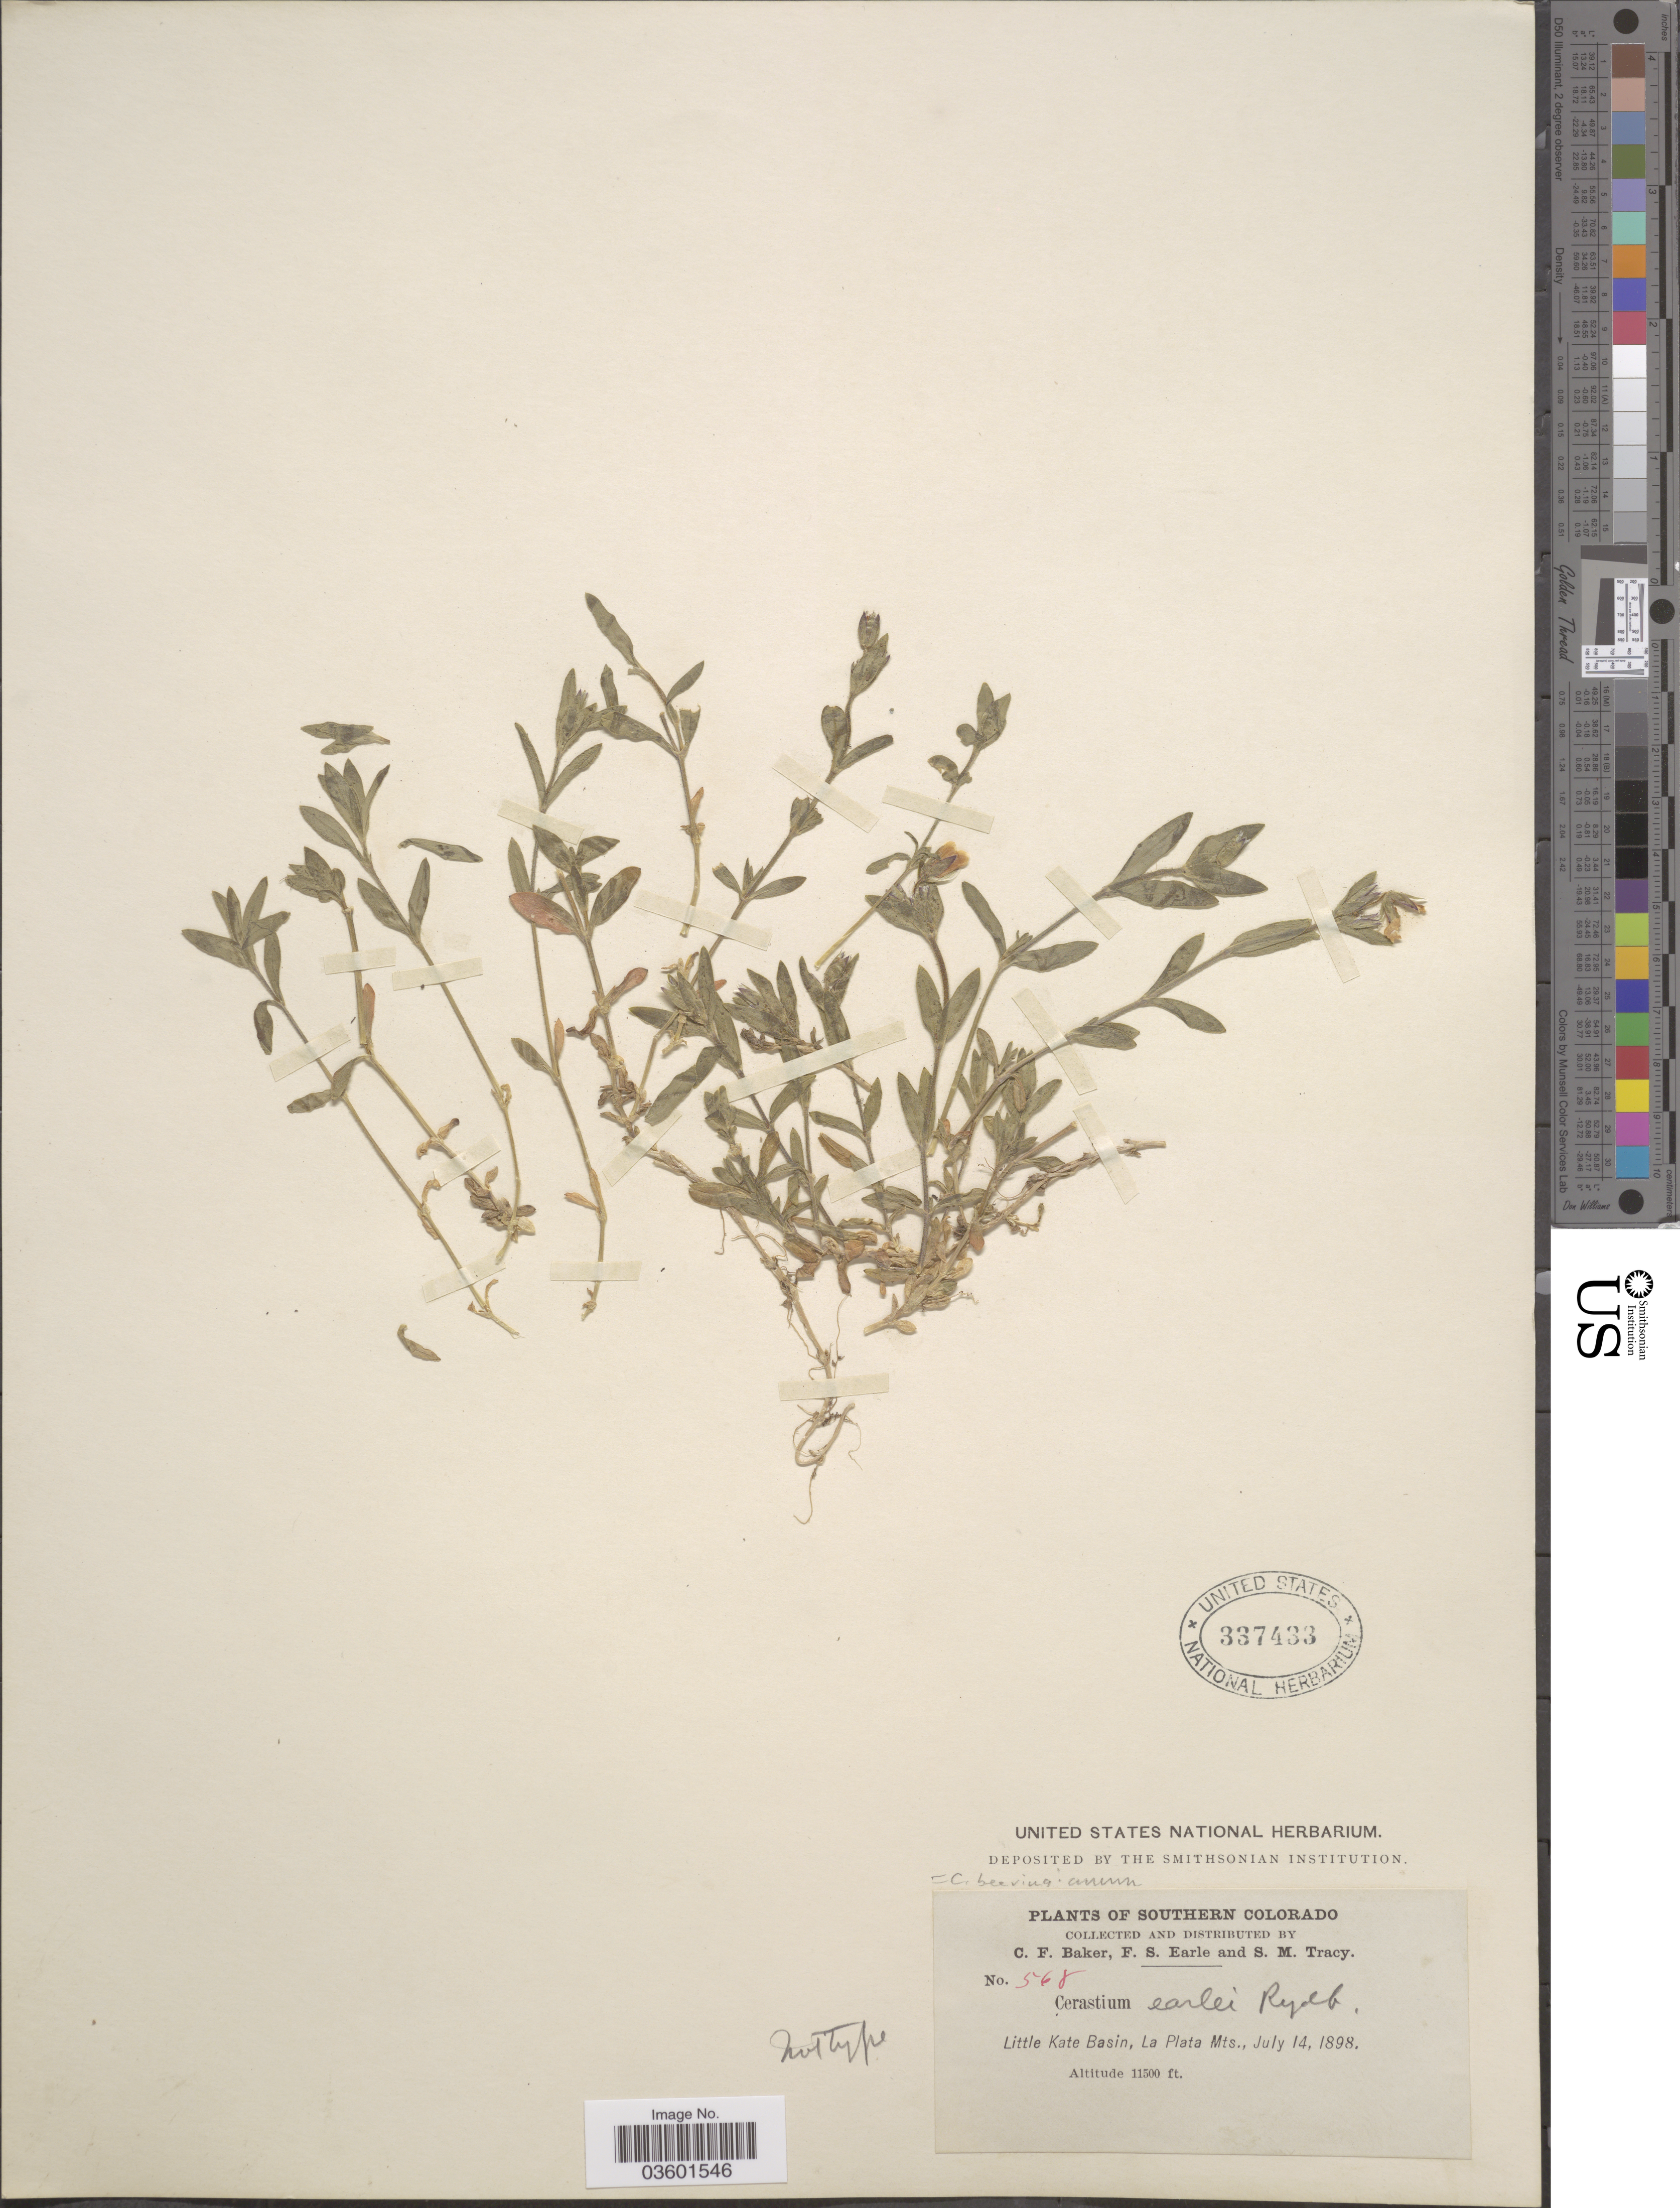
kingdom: Plantae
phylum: Tracheophyta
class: Magnoliopsida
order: Caryophyllales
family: Caryophyllaceae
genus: Cerastium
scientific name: Cerastium beeringianum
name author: Cham. & Schltdl.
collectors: C. F. Baker, F. S. Earle & S. M. Tracy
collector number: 568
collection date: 1898-07-14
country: United States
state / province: Colorado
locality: Southern Colorado. Little Kate Basin, La Plata Mts.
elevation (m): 3505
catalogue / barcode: US 337433